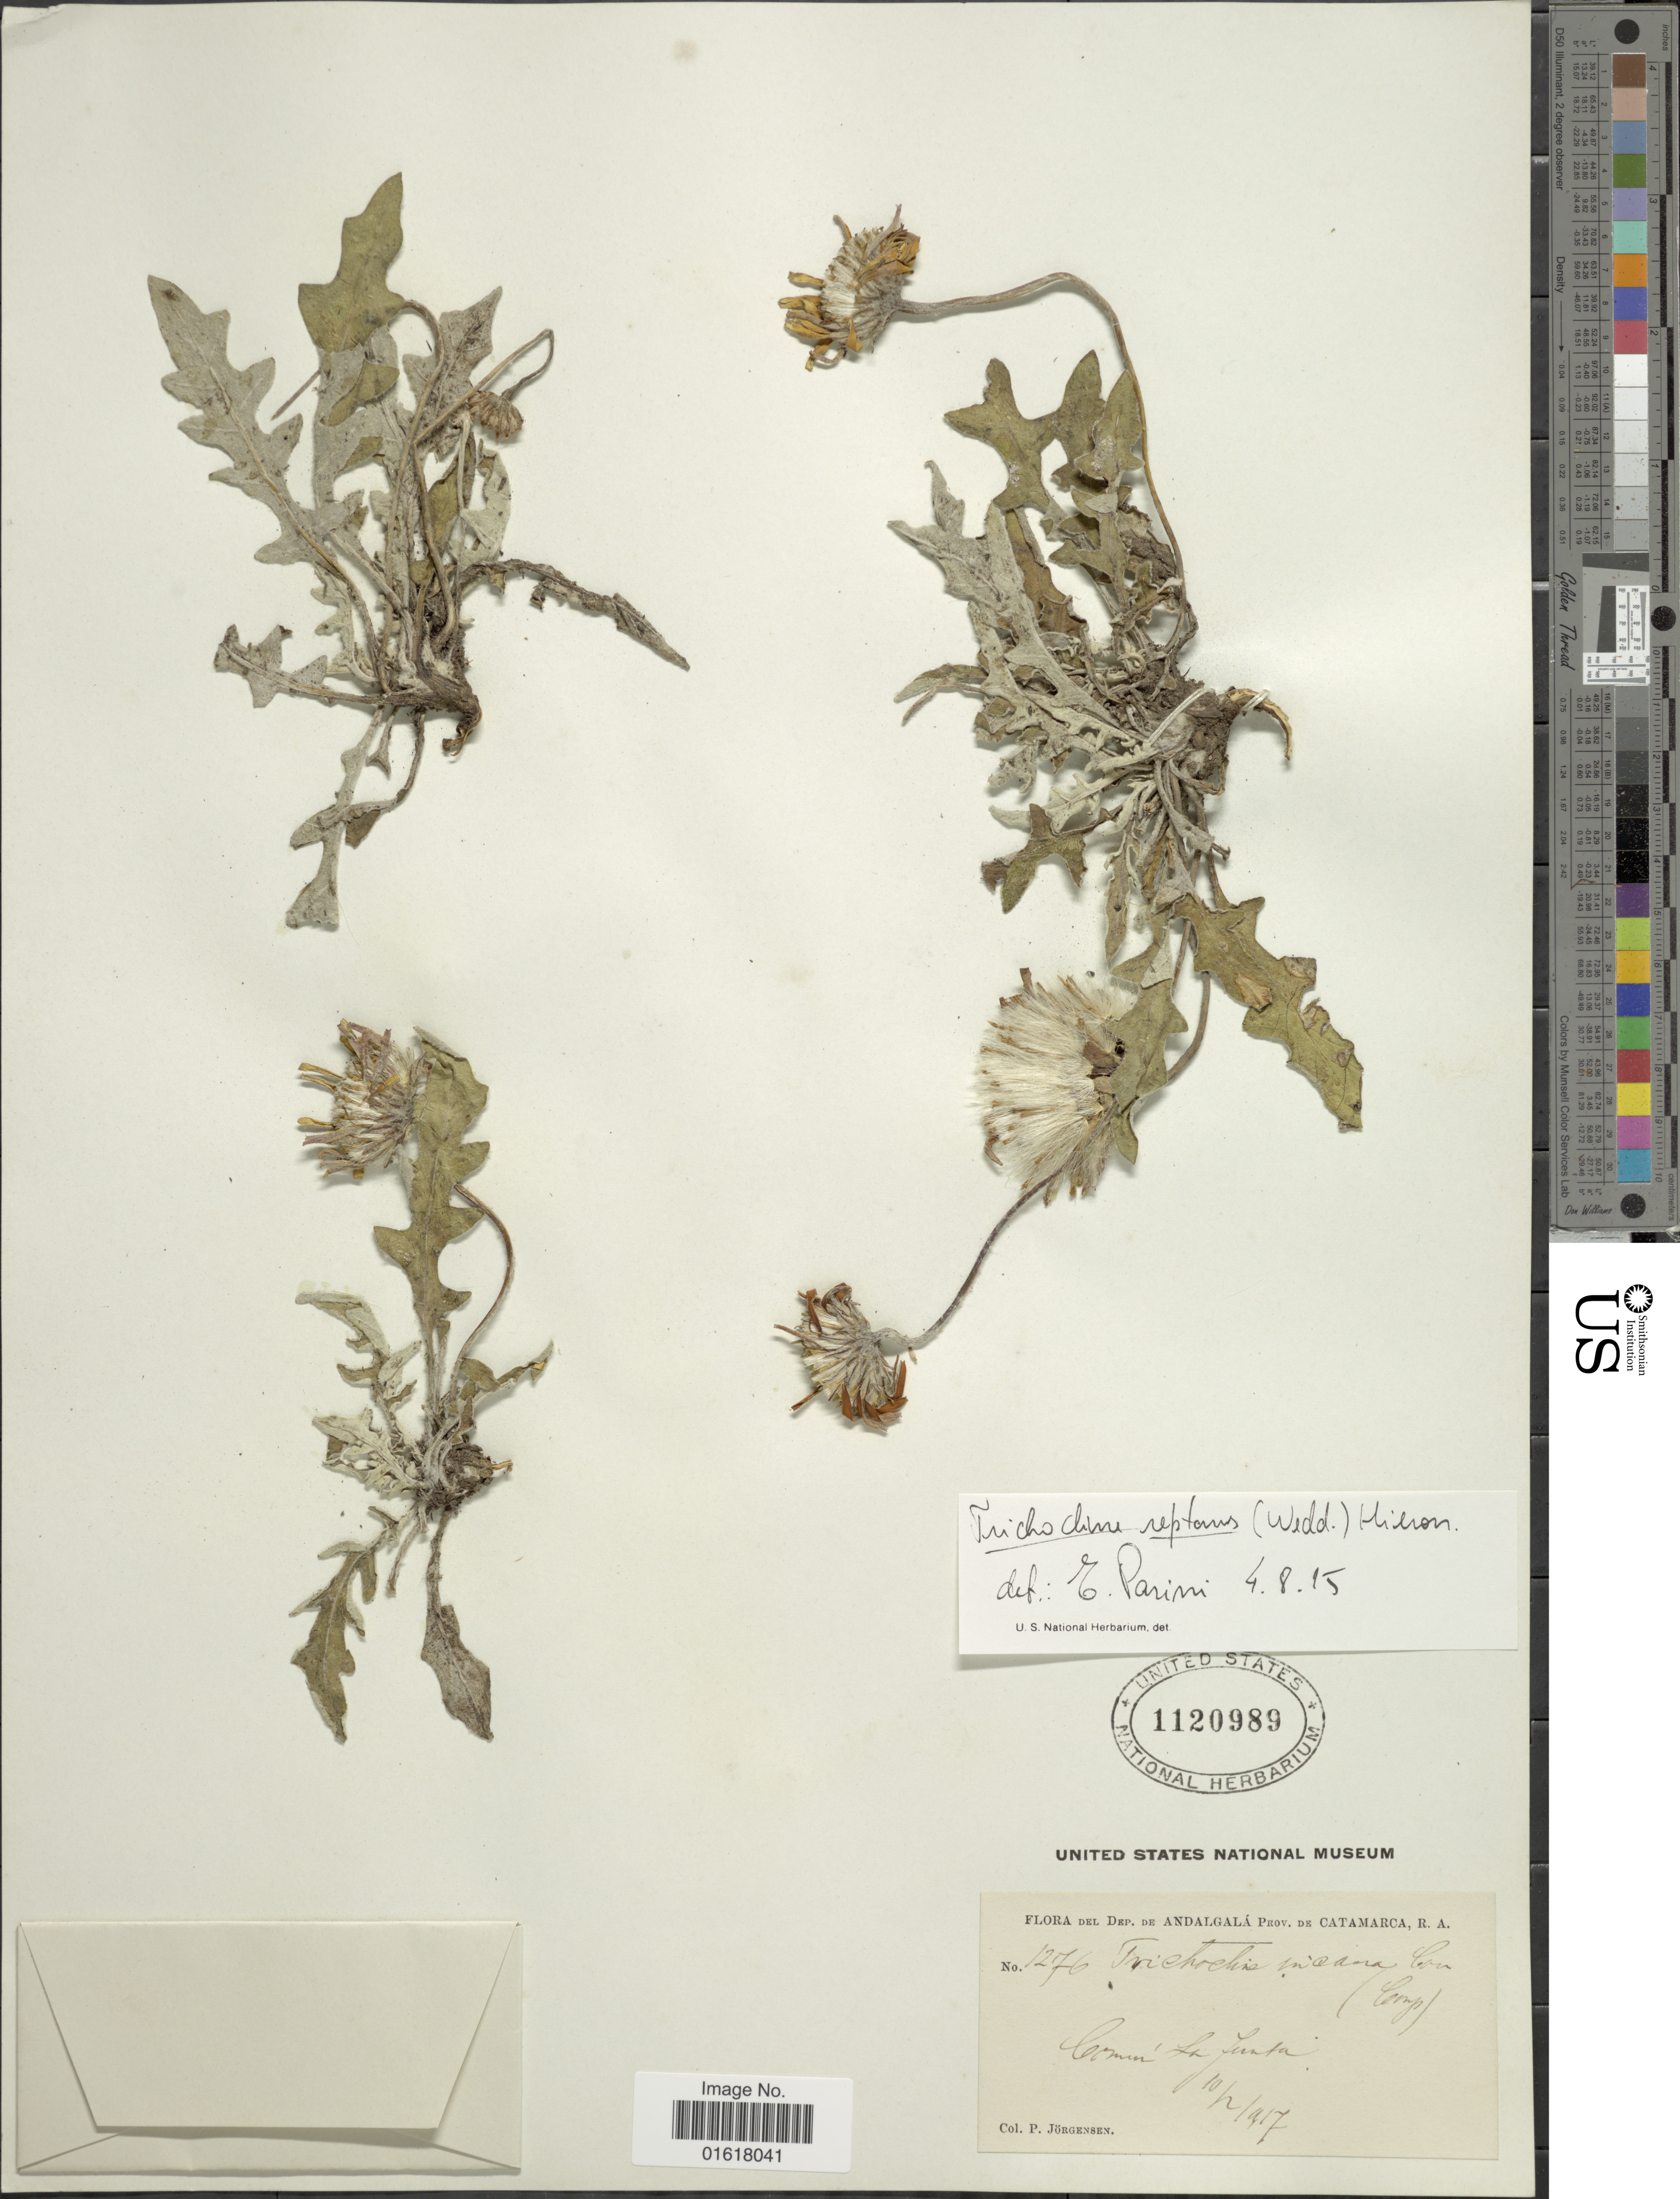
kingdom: Plantae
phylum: Tracheophyta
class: Magnoliopsida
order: Asterales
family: Asteraceae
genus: Trichocline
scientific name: Trichocline reptans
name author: (Wedd.) Hieron.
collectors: P. Jörgensen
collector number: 1276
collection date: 1917-02-10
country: Argentina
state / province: Catamarca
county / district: Andalgalá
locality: La Junta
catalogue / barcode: US 1120989